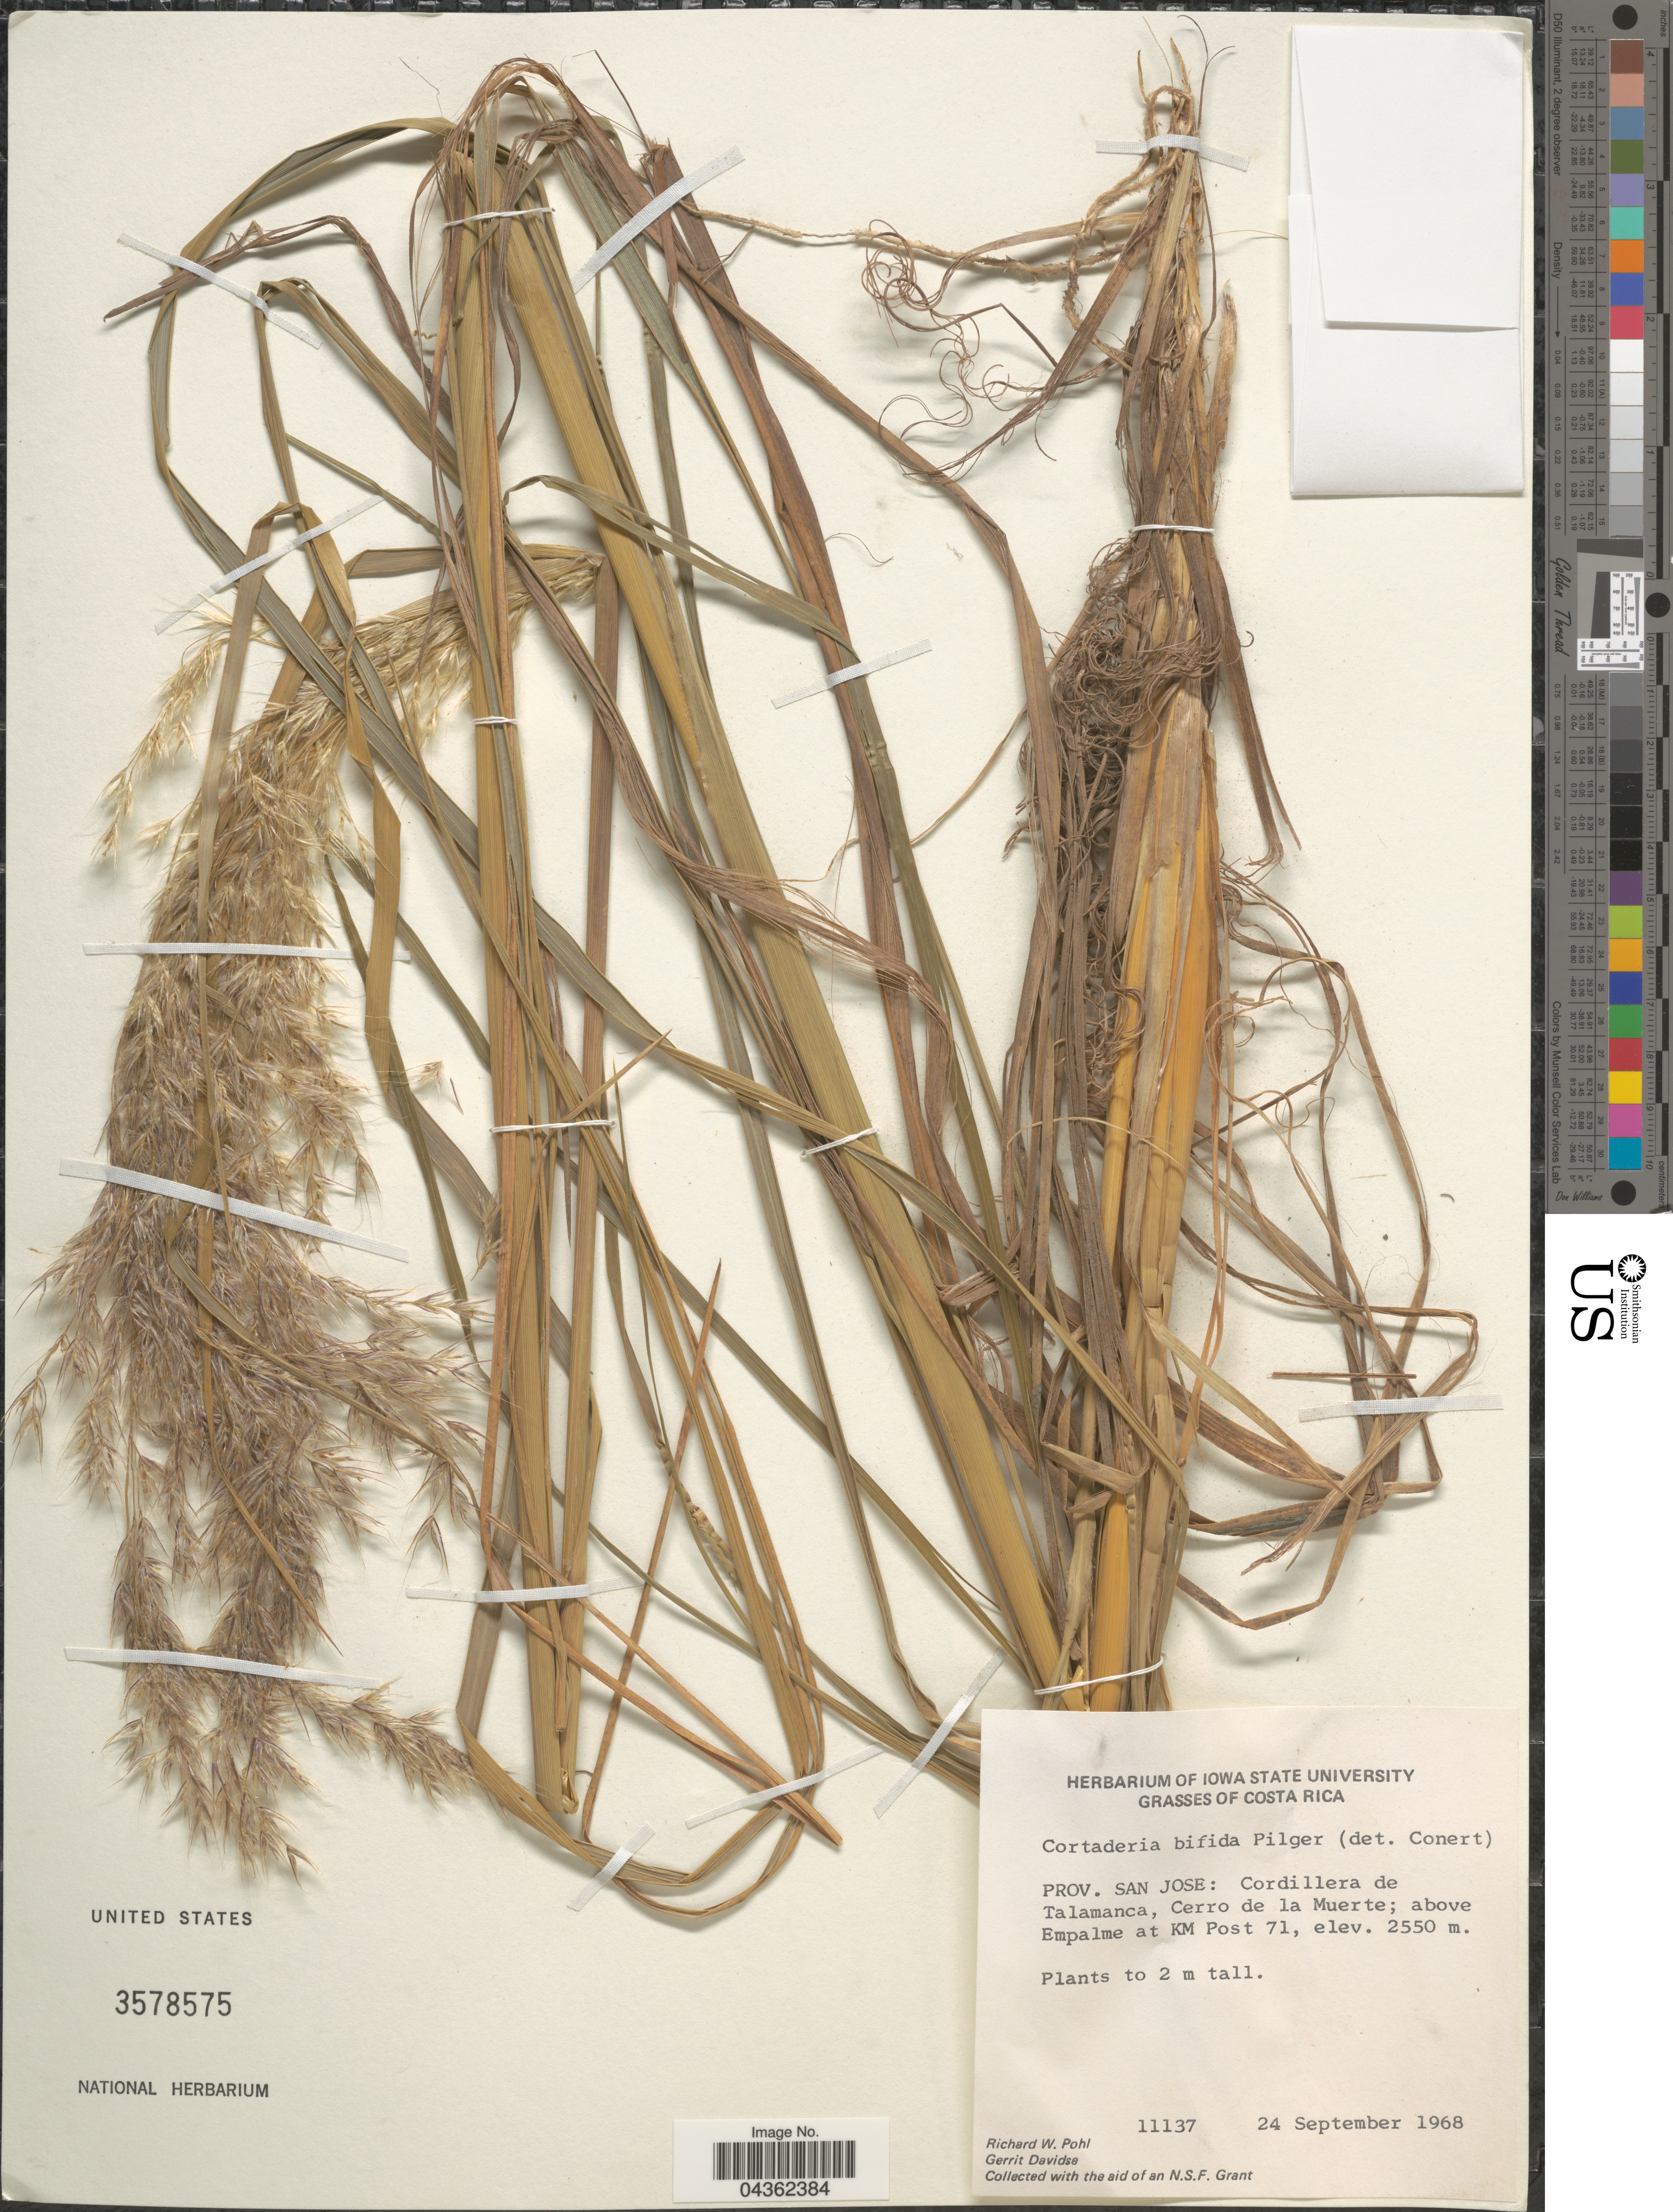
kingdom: Plantae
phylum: Tracheophyta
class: Liliopsida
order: Poales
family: Poaceae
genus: Cortaderia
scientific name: Cortaderia bifida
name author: Pilg.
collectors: R. W. Pohl & G. Davidse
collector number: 11137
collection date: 1968-09-24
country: Costa Rica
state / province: San José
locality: Cordillera de Talamanca, Cerro de la Muerte; above Empalme at KM Post 71.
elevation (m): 2550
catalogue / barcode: US 3578575